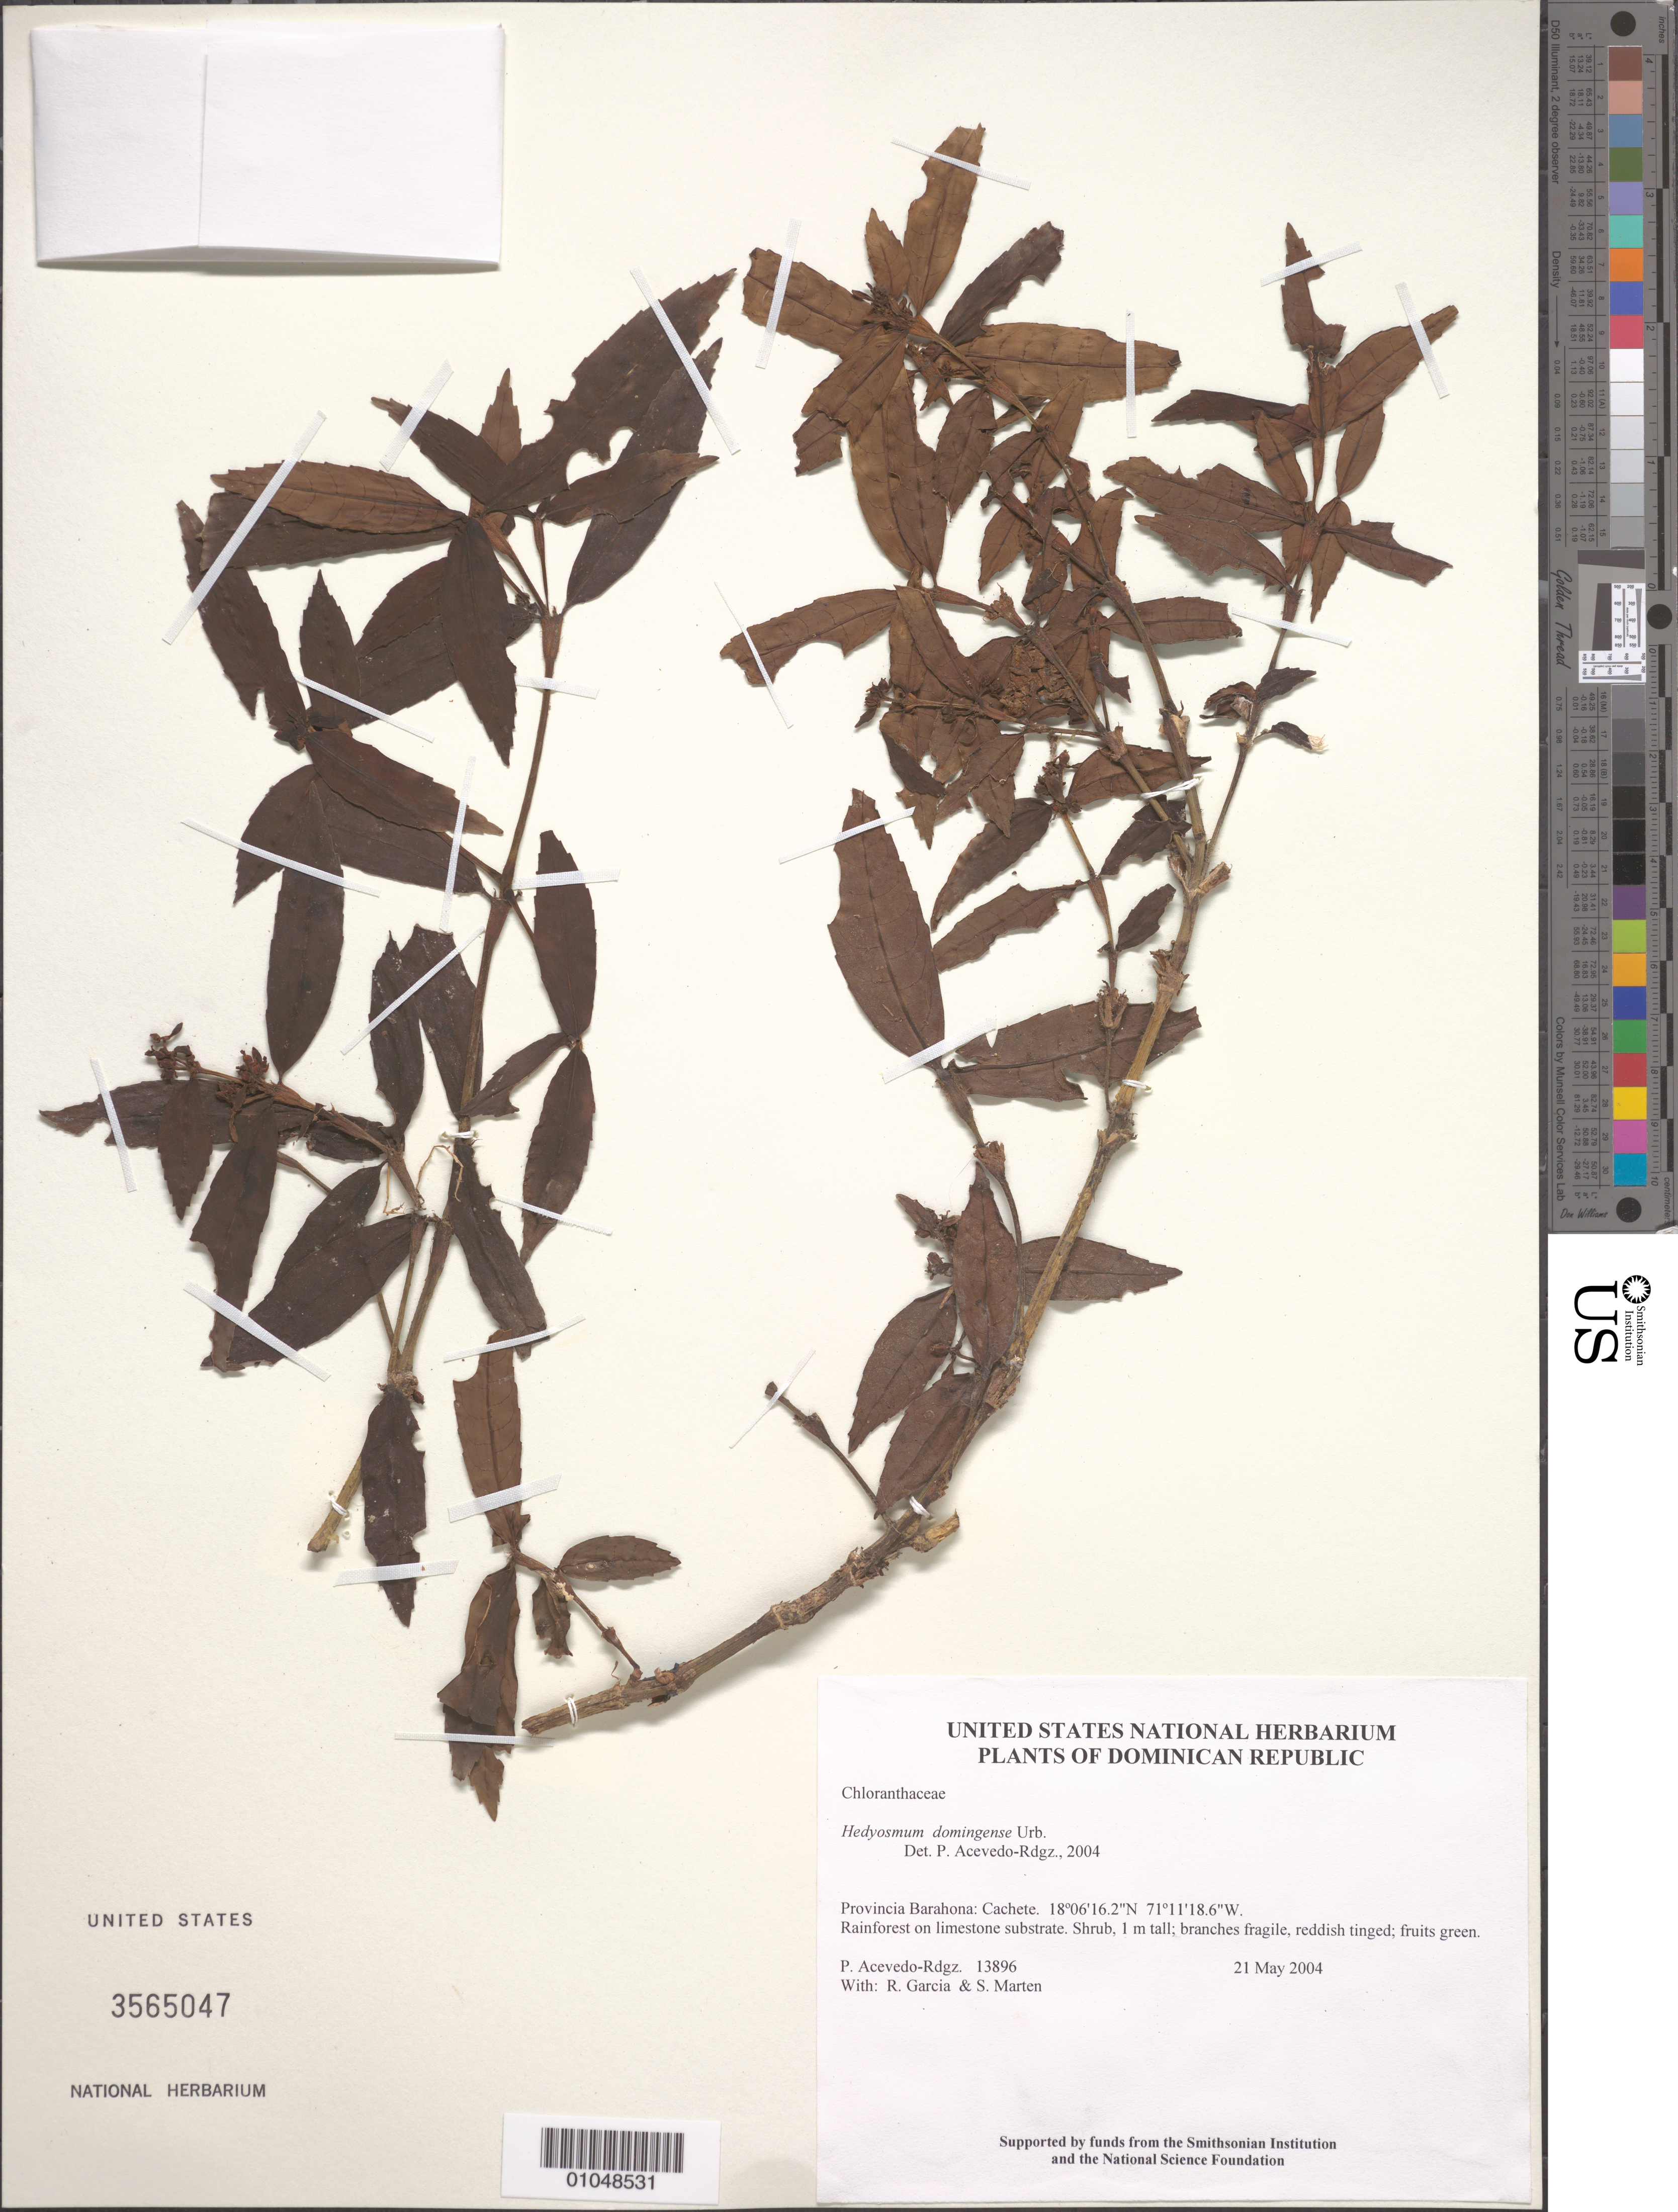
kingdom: Plantae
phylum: Tracheophyta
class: Magnoliopsida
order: Chloranthales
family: Chloranthaceae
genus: Hedyosmum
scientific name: Hedyosmum domingense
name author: Urb.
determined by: Acevedo-Rodríguez, P., (BOT), Smithsonian Institution - National Museum of Natural History (UNITED STATES)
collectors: P. Acevedo-Rodr., R. G. García & S. Marten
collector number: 13896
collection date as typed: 21 May 2004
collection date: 2004-05-21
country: Dominican Republic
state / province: Barahona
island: Hispaniola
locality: Cachete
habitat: Rainforest on limestone substrate.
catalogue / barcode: US 3565047